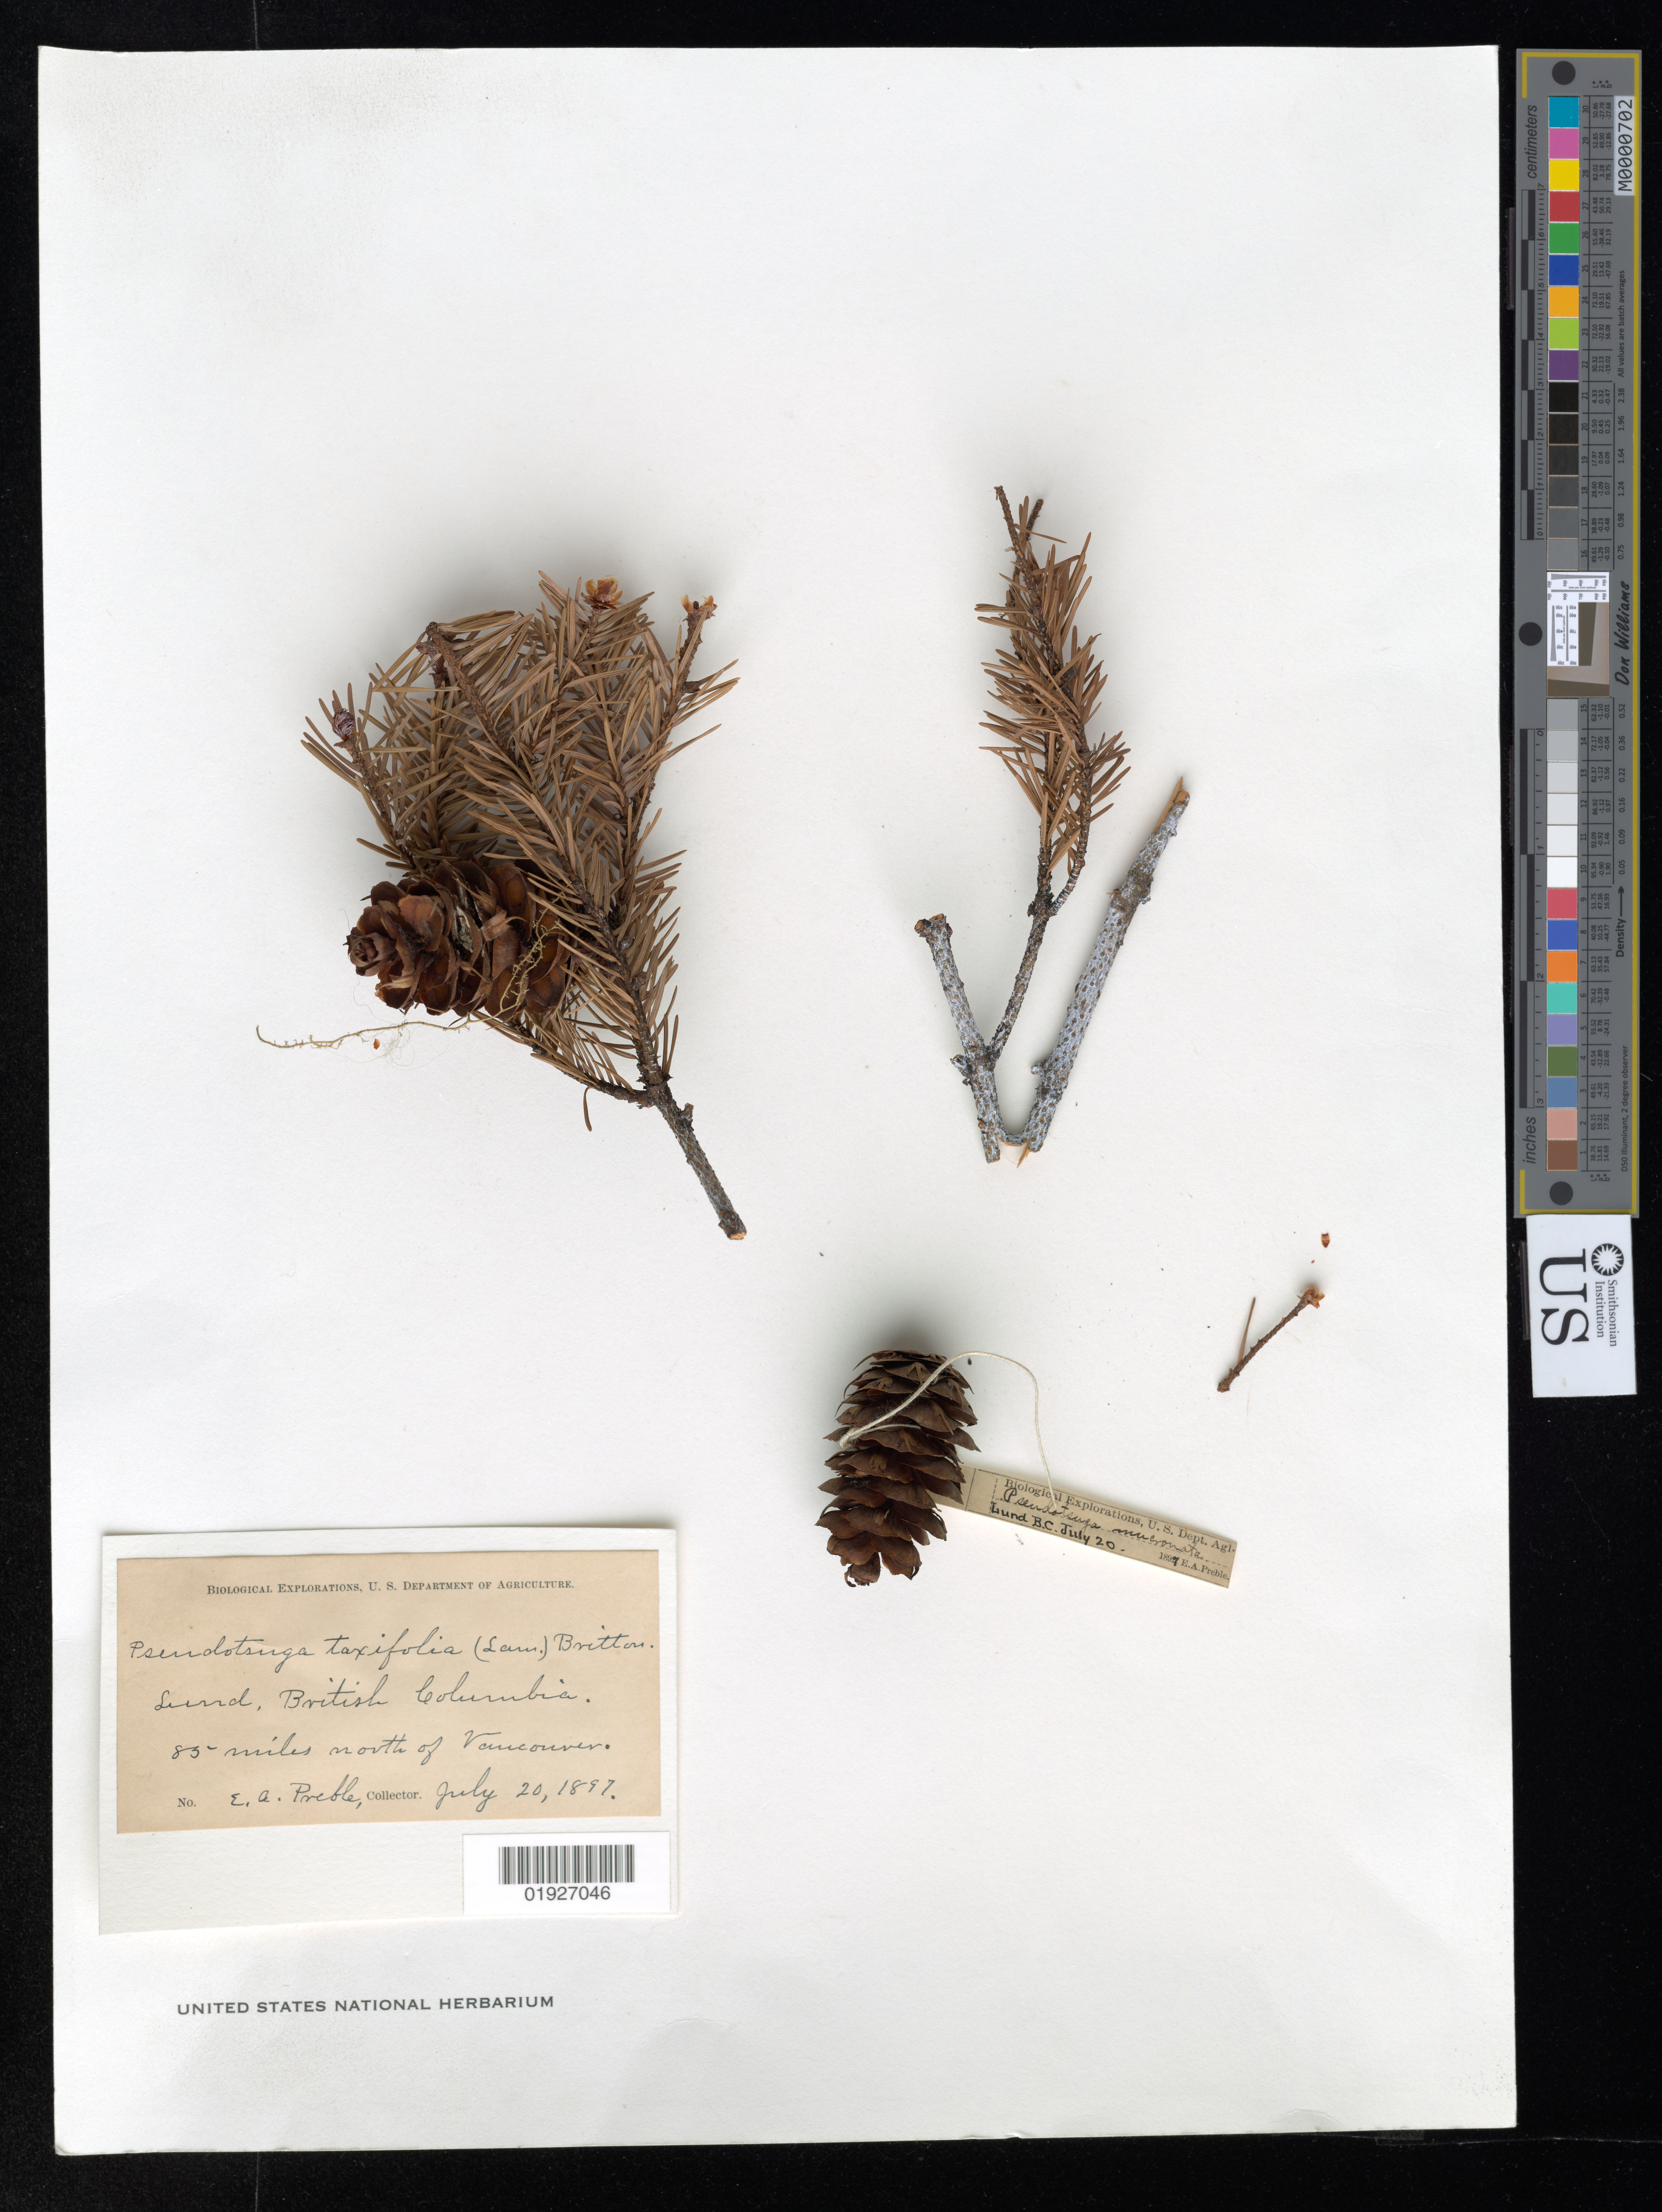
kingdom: Plantae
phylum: Tracheophyta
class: Pinopsida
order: Pinales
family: Pinaceae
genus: Pseudotsuga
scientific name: Pseudotsuga taxifolia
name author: (Lamb.) Britton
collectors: E. Preble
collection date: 1897-07-20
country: Canada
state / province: British Columbia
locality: Lund, 85 miles north of Vancouver